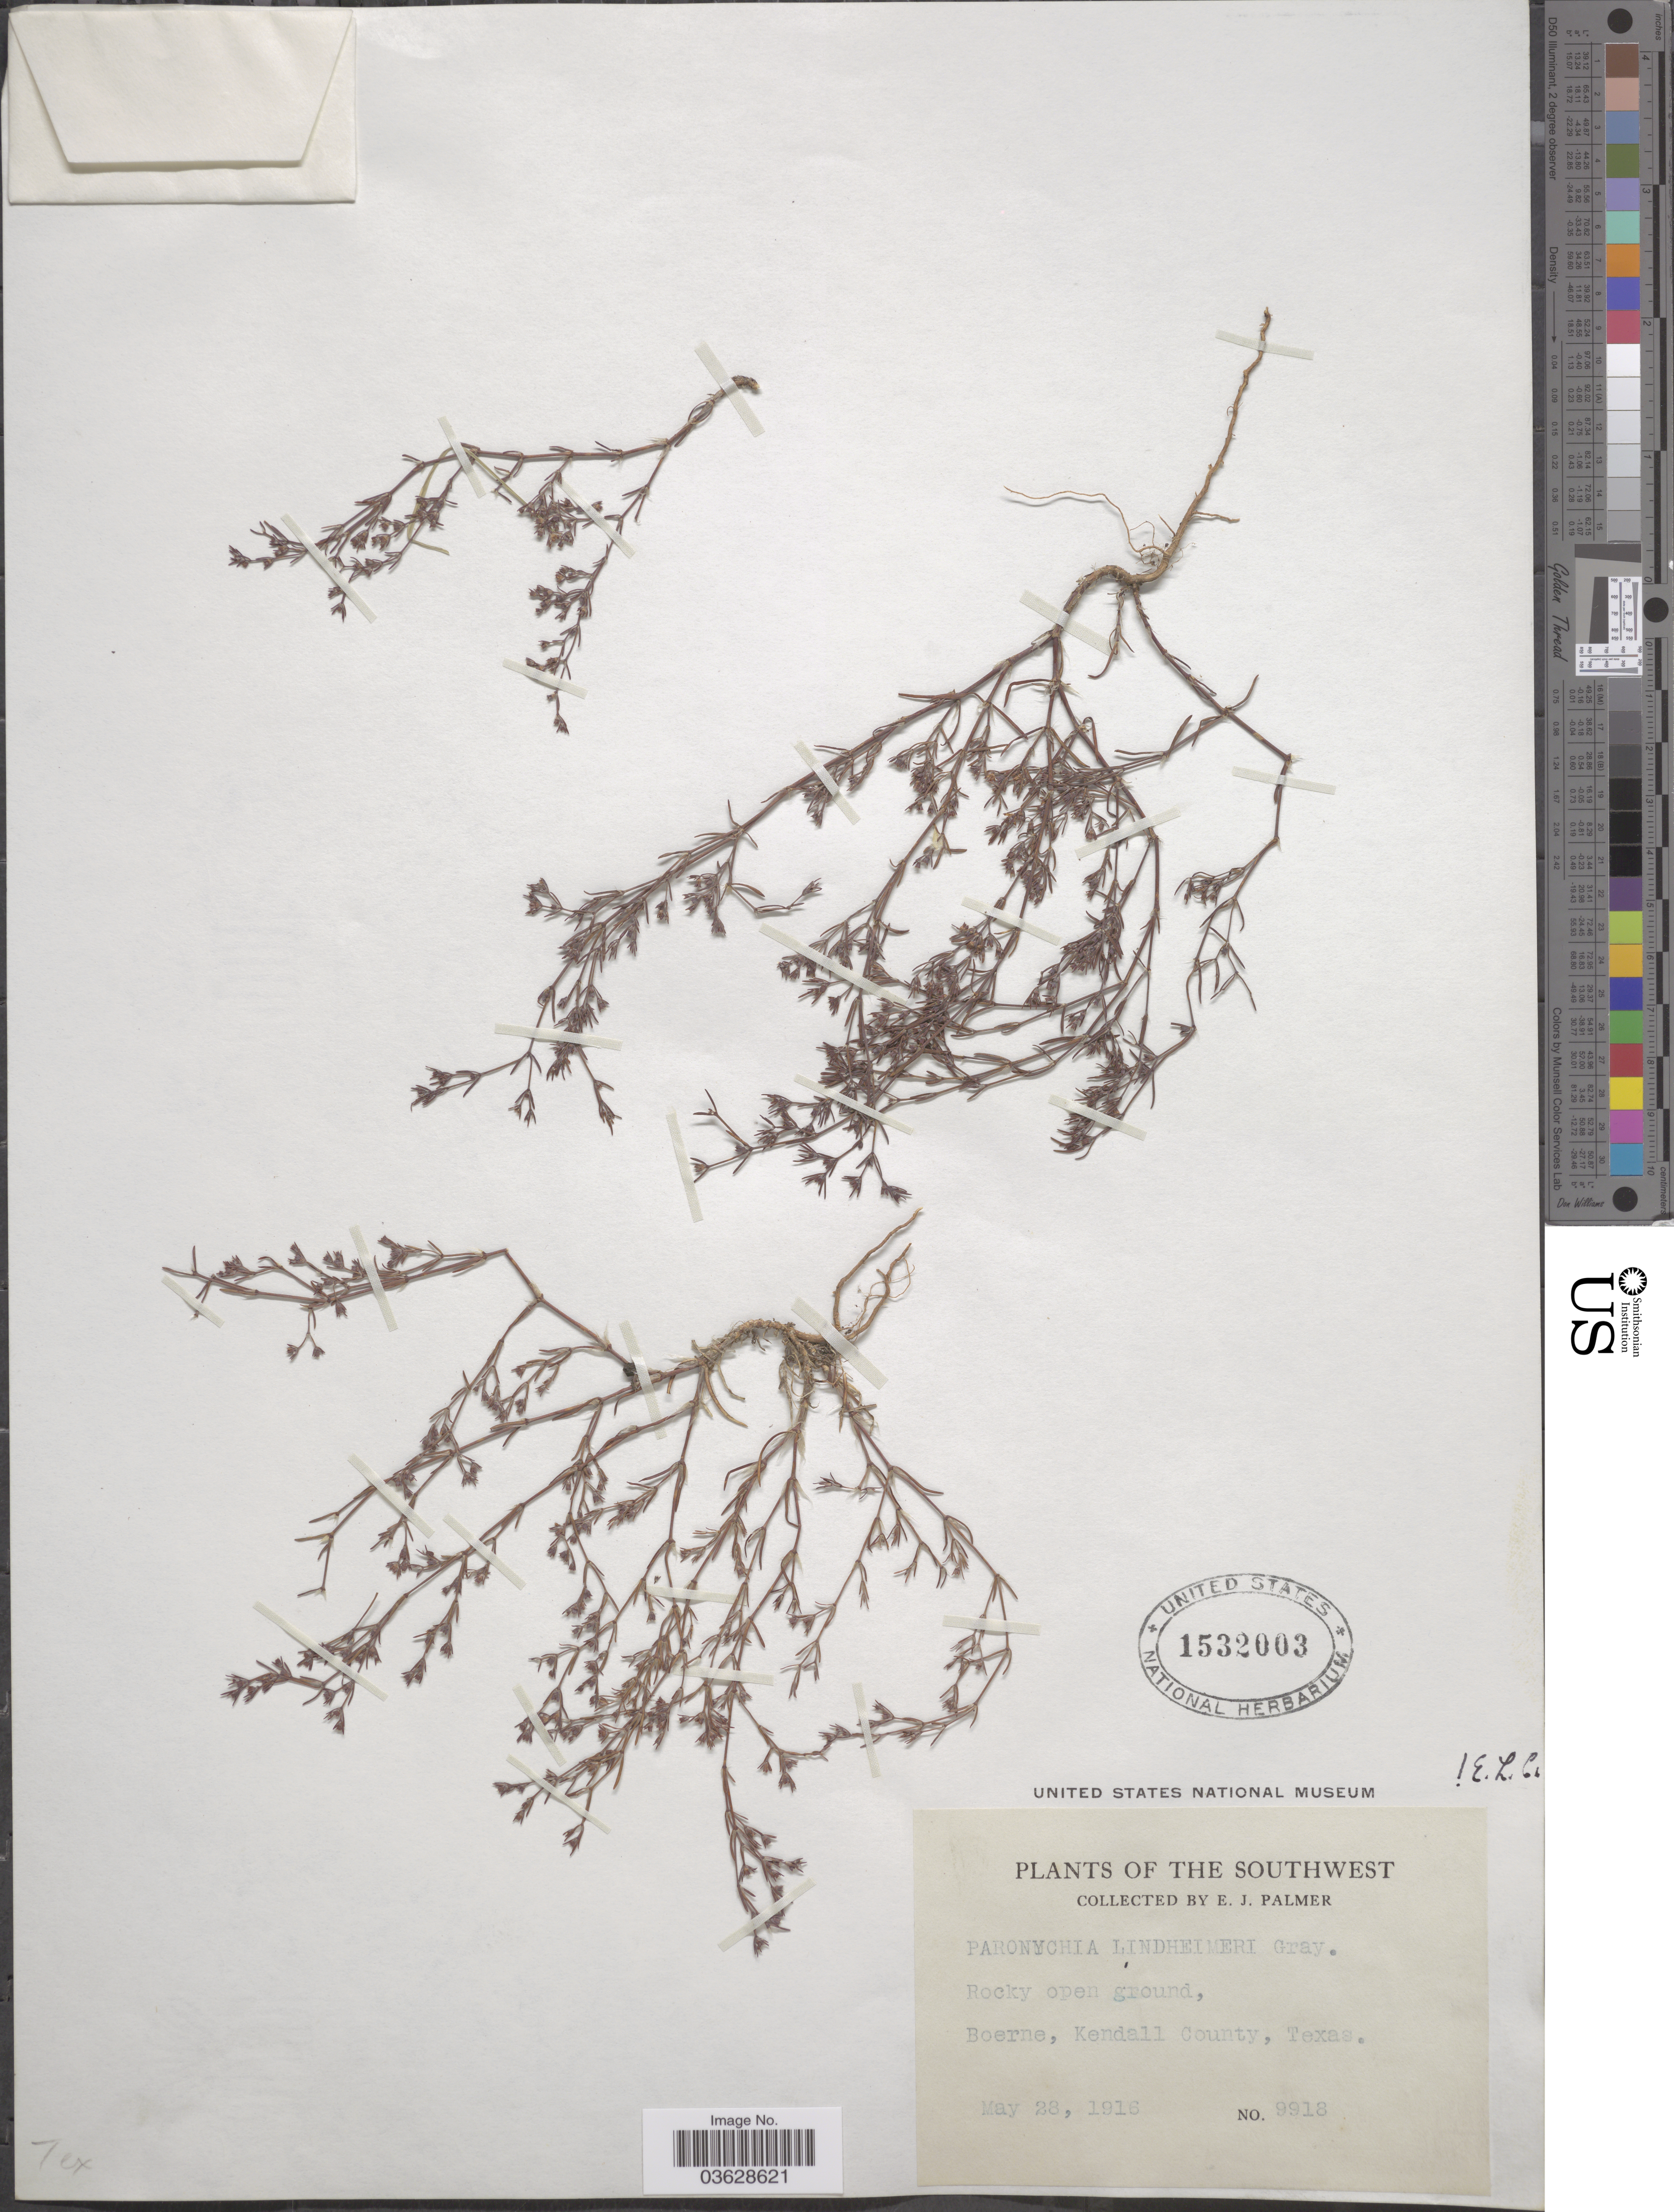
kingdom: Plantae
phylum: Tracheophyta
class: Magnoliopsida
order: Caryophyllales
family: Caryophyllaceae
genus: Paronychia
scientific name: Paronychia lindheimeri var. lindheimeri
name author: Engelm. ex A. Gray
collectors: E. J. Palmer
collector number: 9918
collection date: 1916-05-28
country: United States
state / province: Texas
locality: The Southwest. Boerne, Kendall County.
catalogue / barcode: US 1532003